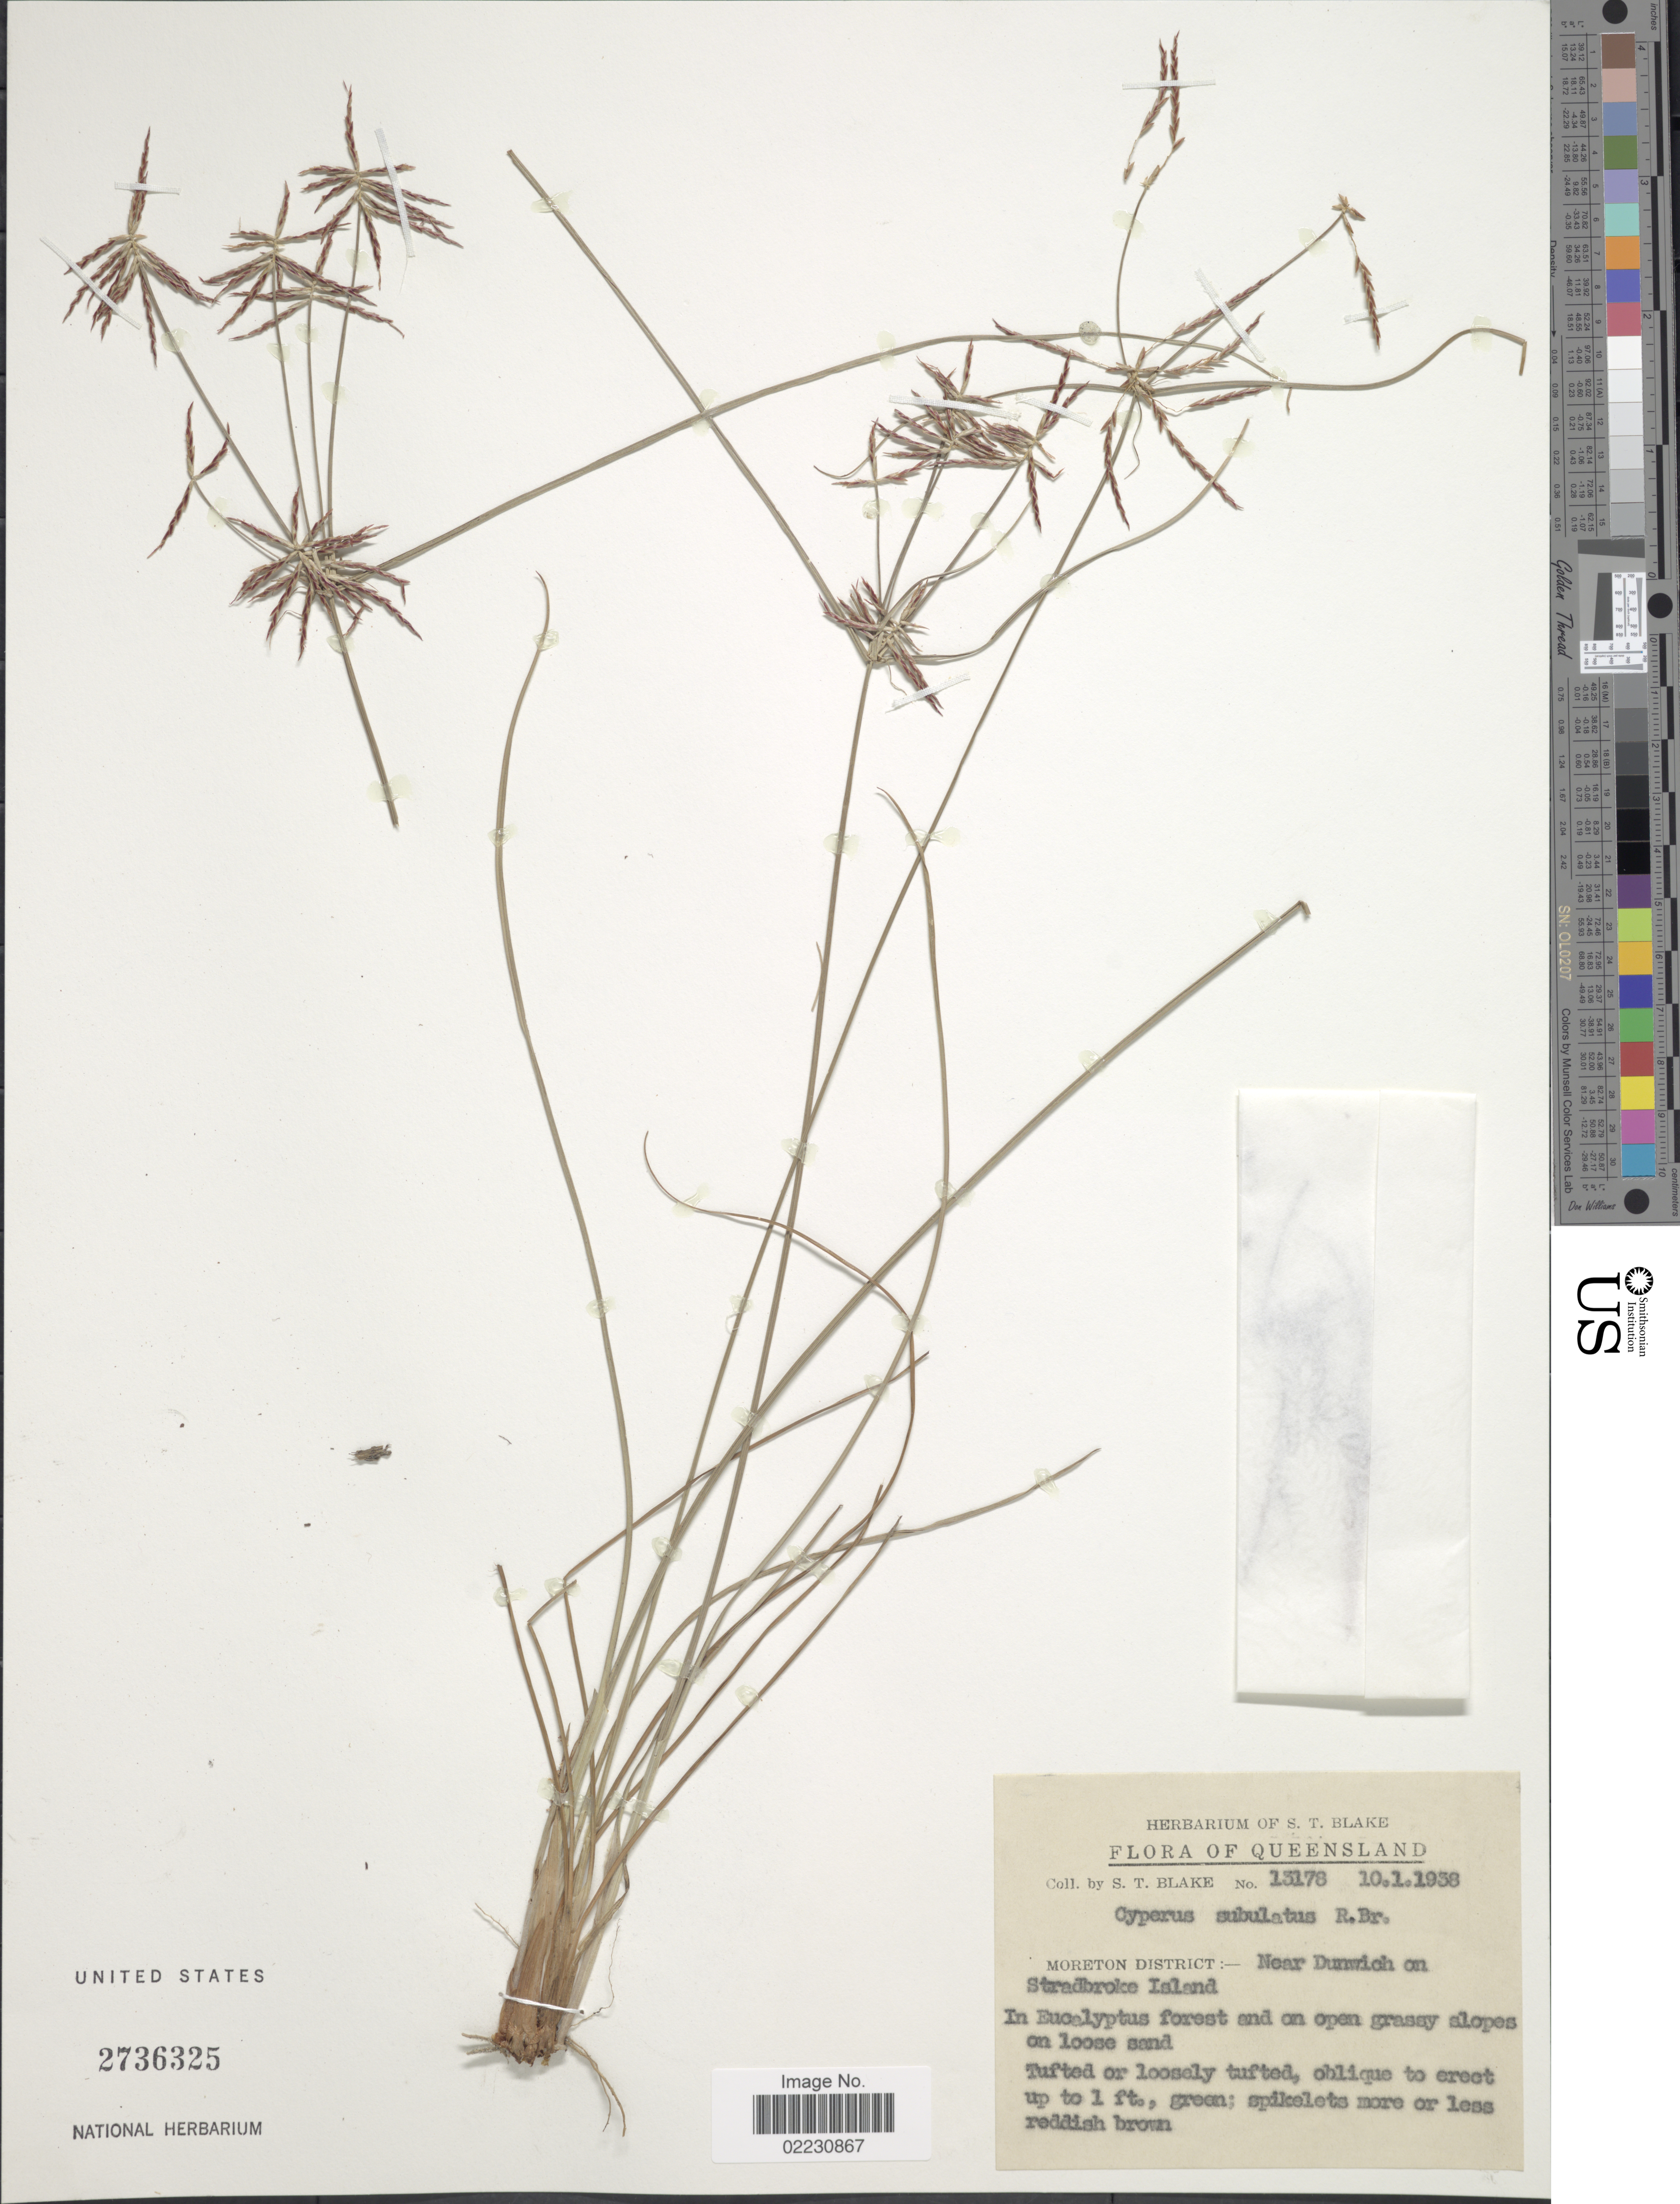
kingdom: Plantae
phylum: Tracheophyta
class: Liliopsida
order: Poales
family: Cyperaceae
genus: Cyperus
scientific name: Cyperus subulatus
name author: R. Br.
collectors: S. T. Blake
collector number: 13178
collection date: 1938-01-10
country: Australia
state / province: Queensland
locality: Moreton District, near Dunwich on Stradbroke Island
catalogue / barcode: US 2736325